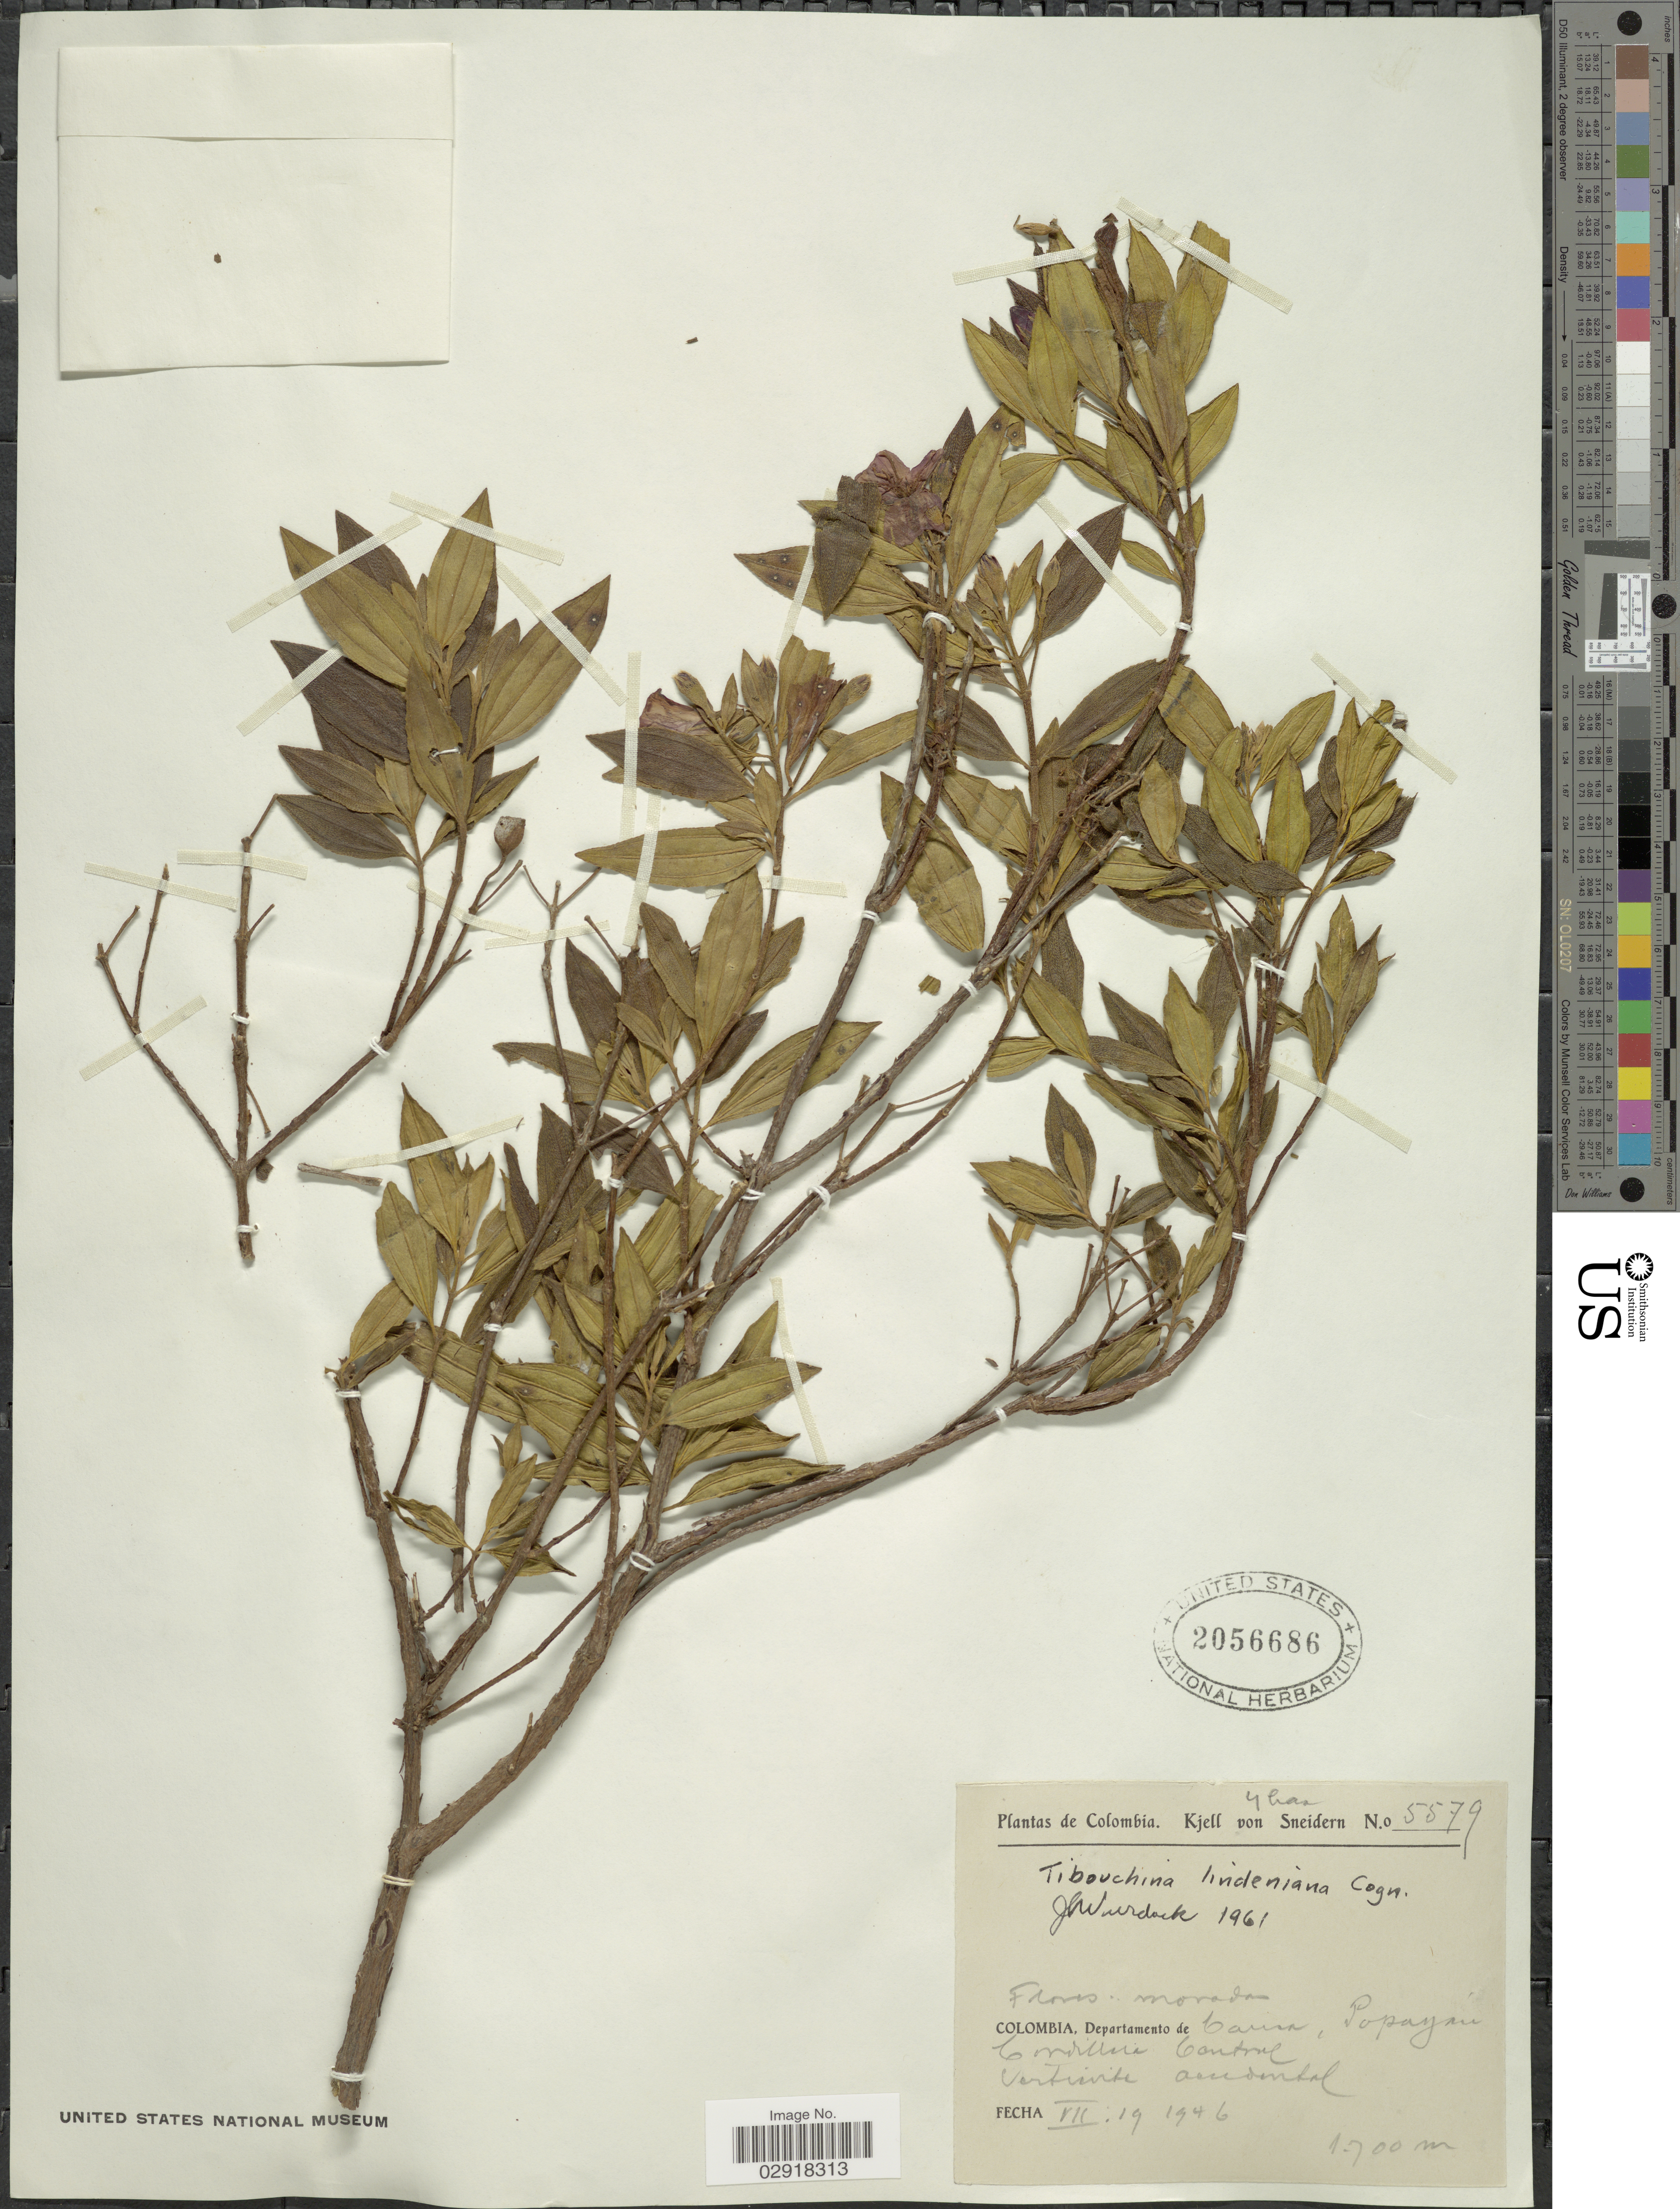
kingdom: Plantae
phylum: Tracheophyta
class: Magnoliopsida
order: Myrtales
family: Melastomataceae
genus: Pleroma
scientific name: Pleroma martiale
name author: (Cham.) Triana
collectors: K. von Sneidern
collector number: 5579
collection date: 1946-07-19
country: Colombia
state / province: Cauca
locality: Departamento de Cauca, Popayan, Cordillera Central, Vertiente Occidental.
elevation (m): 1700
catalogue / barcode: US 2056686